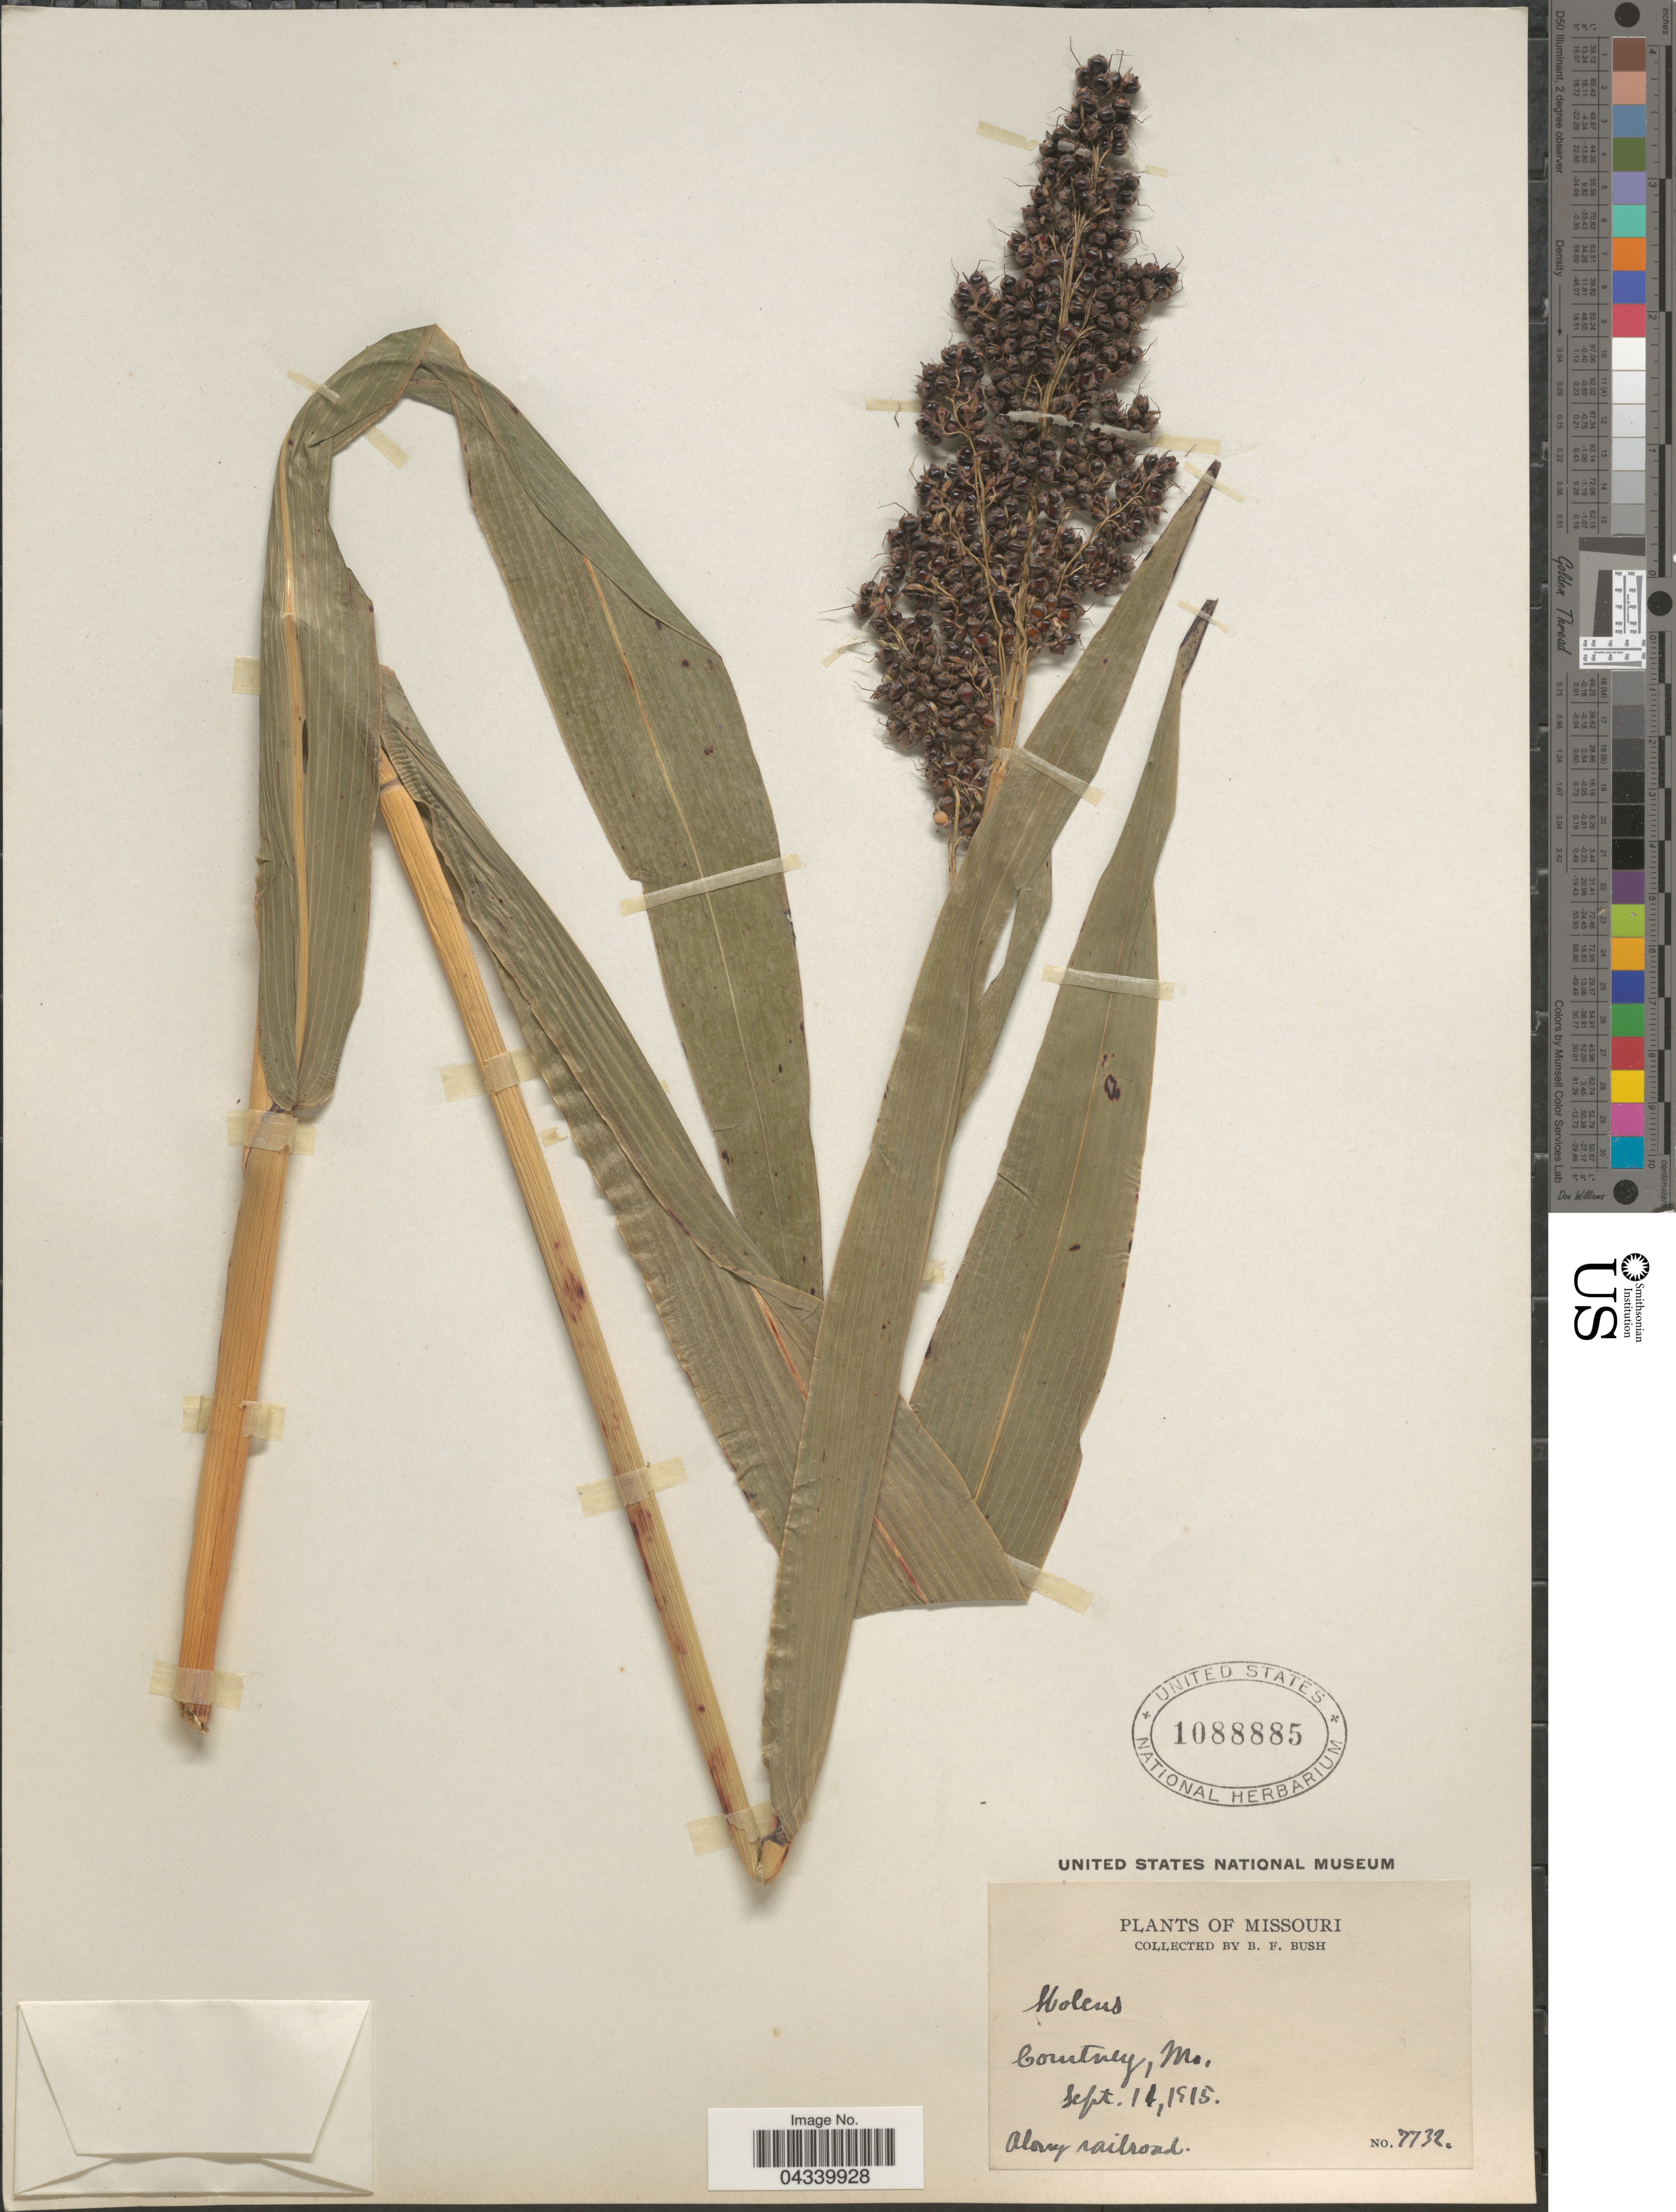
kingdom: Plantae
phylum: Tracheophyta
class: Liliopsida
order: Poales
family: Poaceae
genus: Sorghum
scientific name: Sorghum bicolor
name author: (L.) Moench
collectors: B. F. Bush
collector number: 7732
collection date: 1915-09-14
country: United States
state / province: Missouri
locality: Courtney. Along railroad.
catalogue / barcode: US 1088885